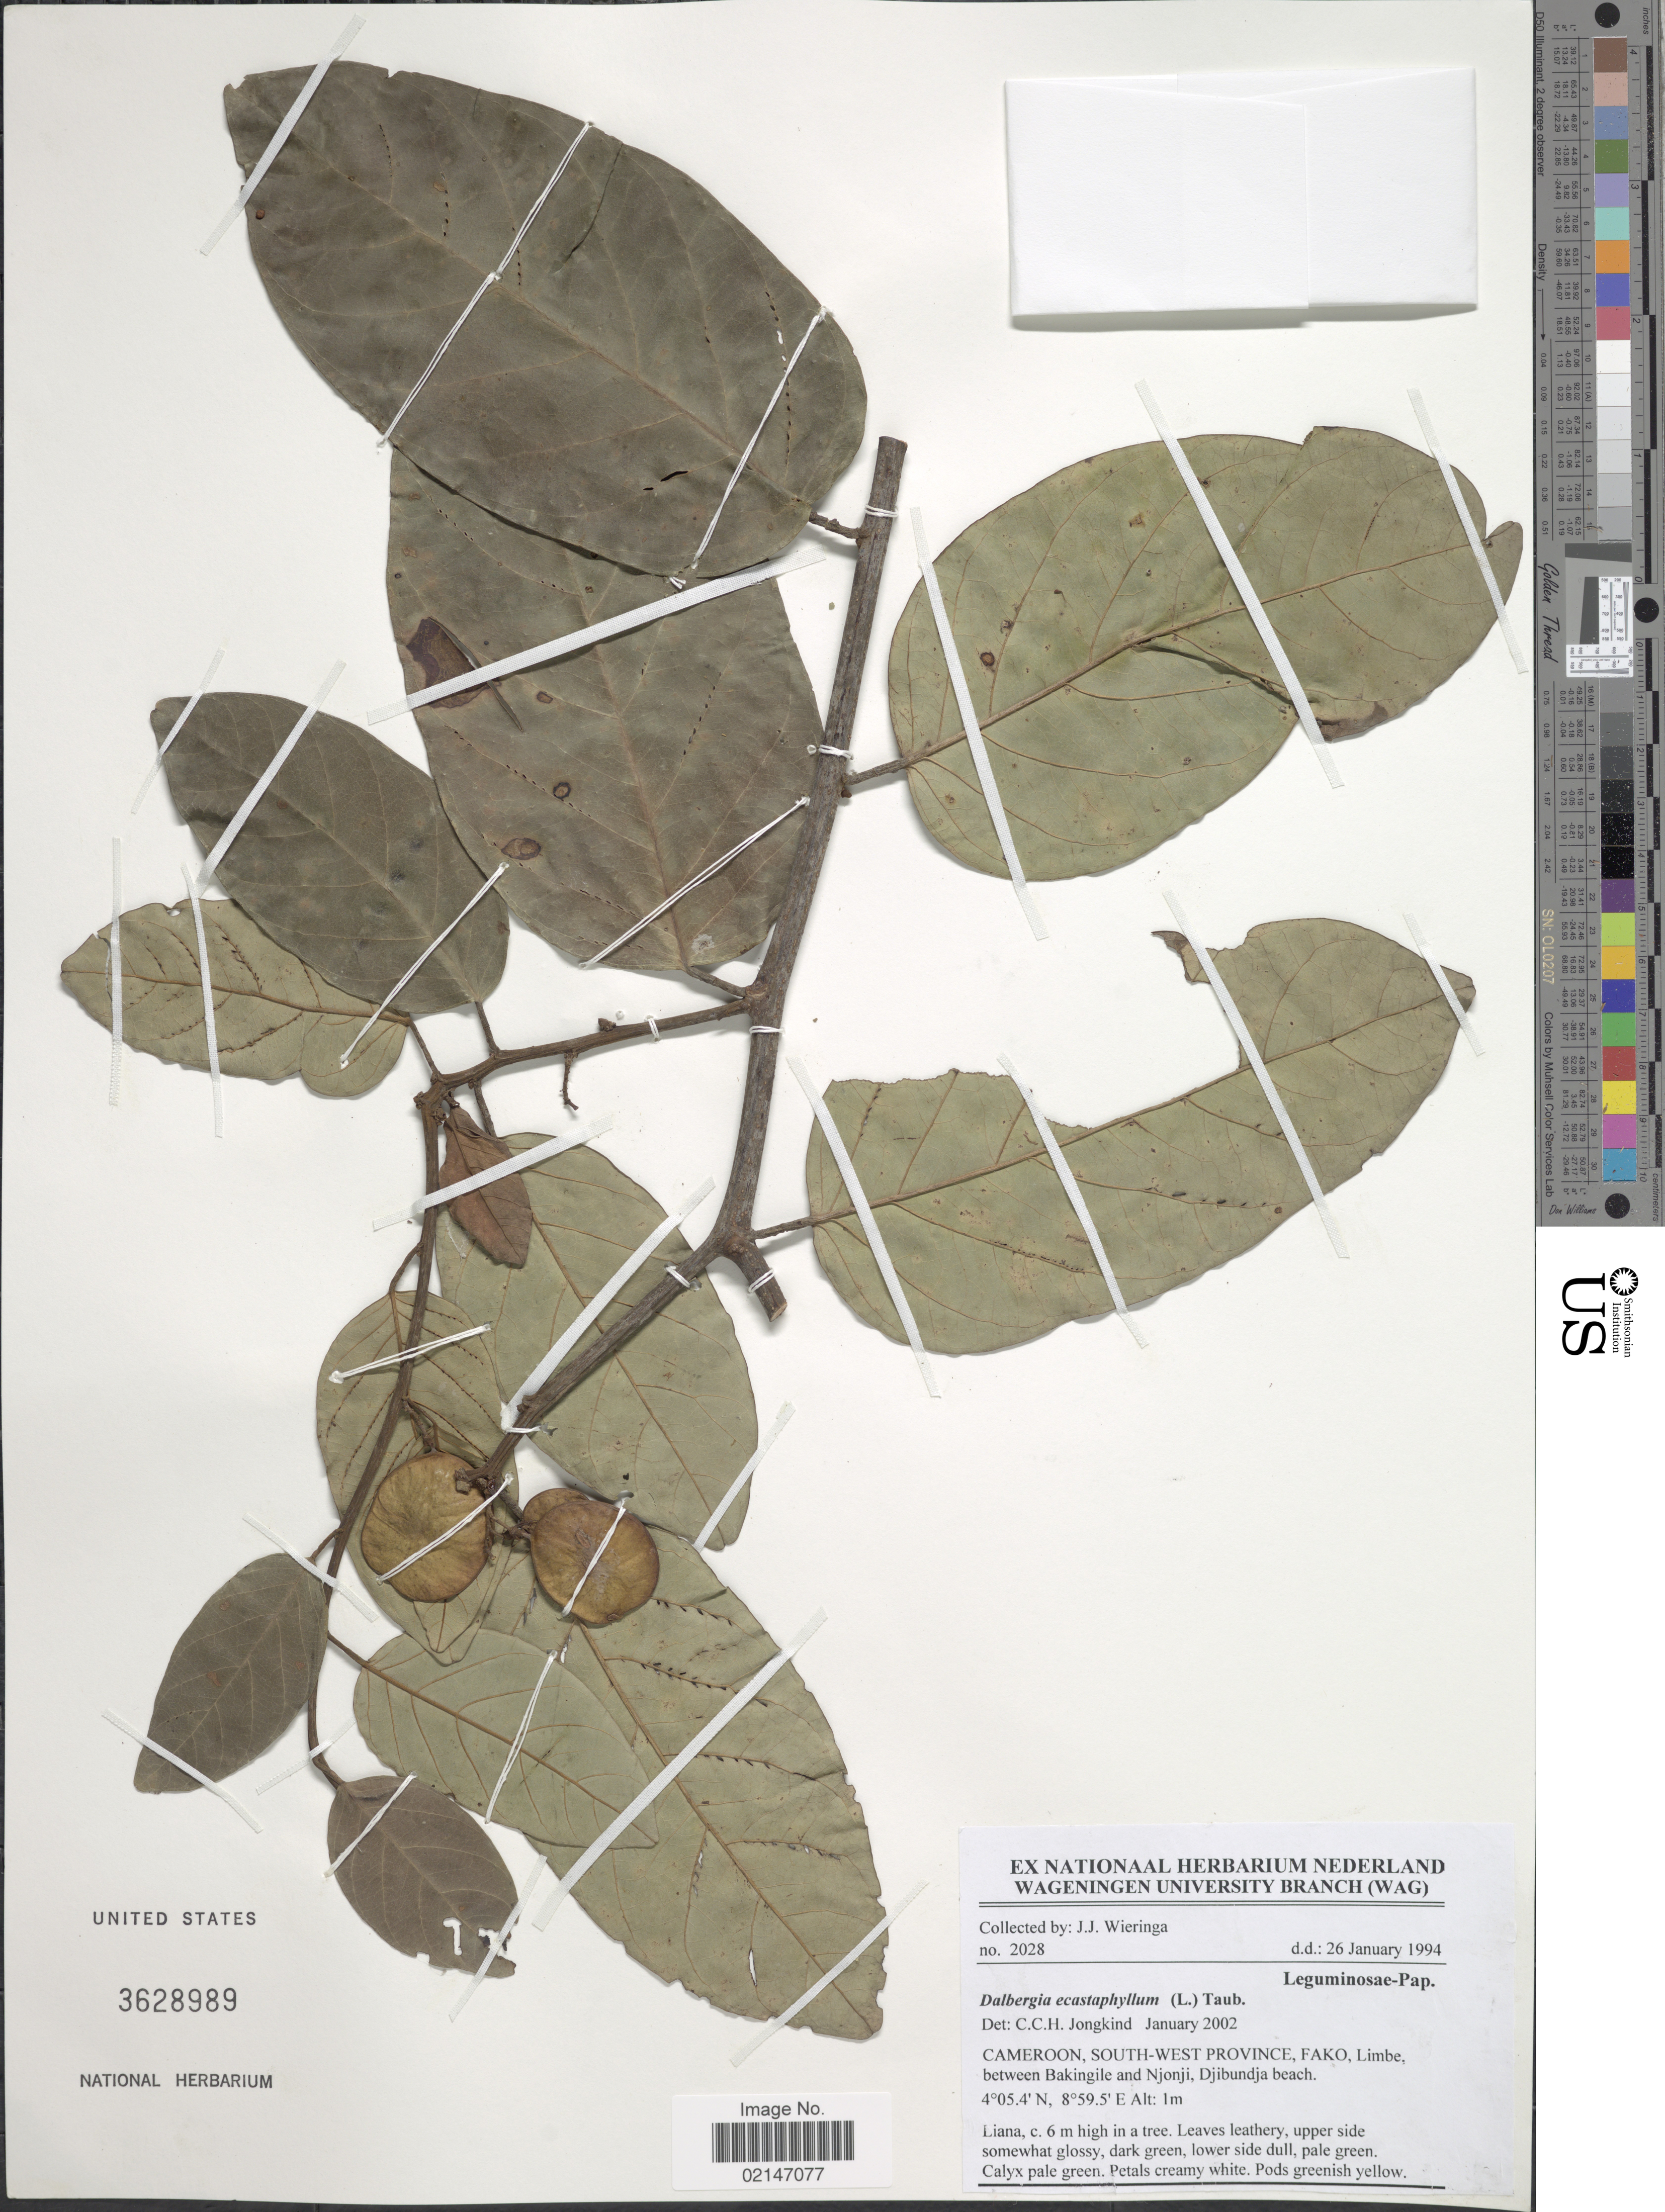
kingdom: Plantae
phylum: Tracheophyta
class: Magnoliopsida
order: Fabales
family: Fabaceae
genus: Dalbergia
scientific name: Dalbergia ecastaphyllum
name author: (L.) Taub.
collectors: J. Wieringa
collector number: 2028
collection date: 1994-01-26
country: Cameroon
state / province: Sud-Ouest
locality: South-West Province, Fako, Limbe, between Bakingile and Njonji, Djibundja beach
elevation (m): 1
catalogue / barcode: US 3628989